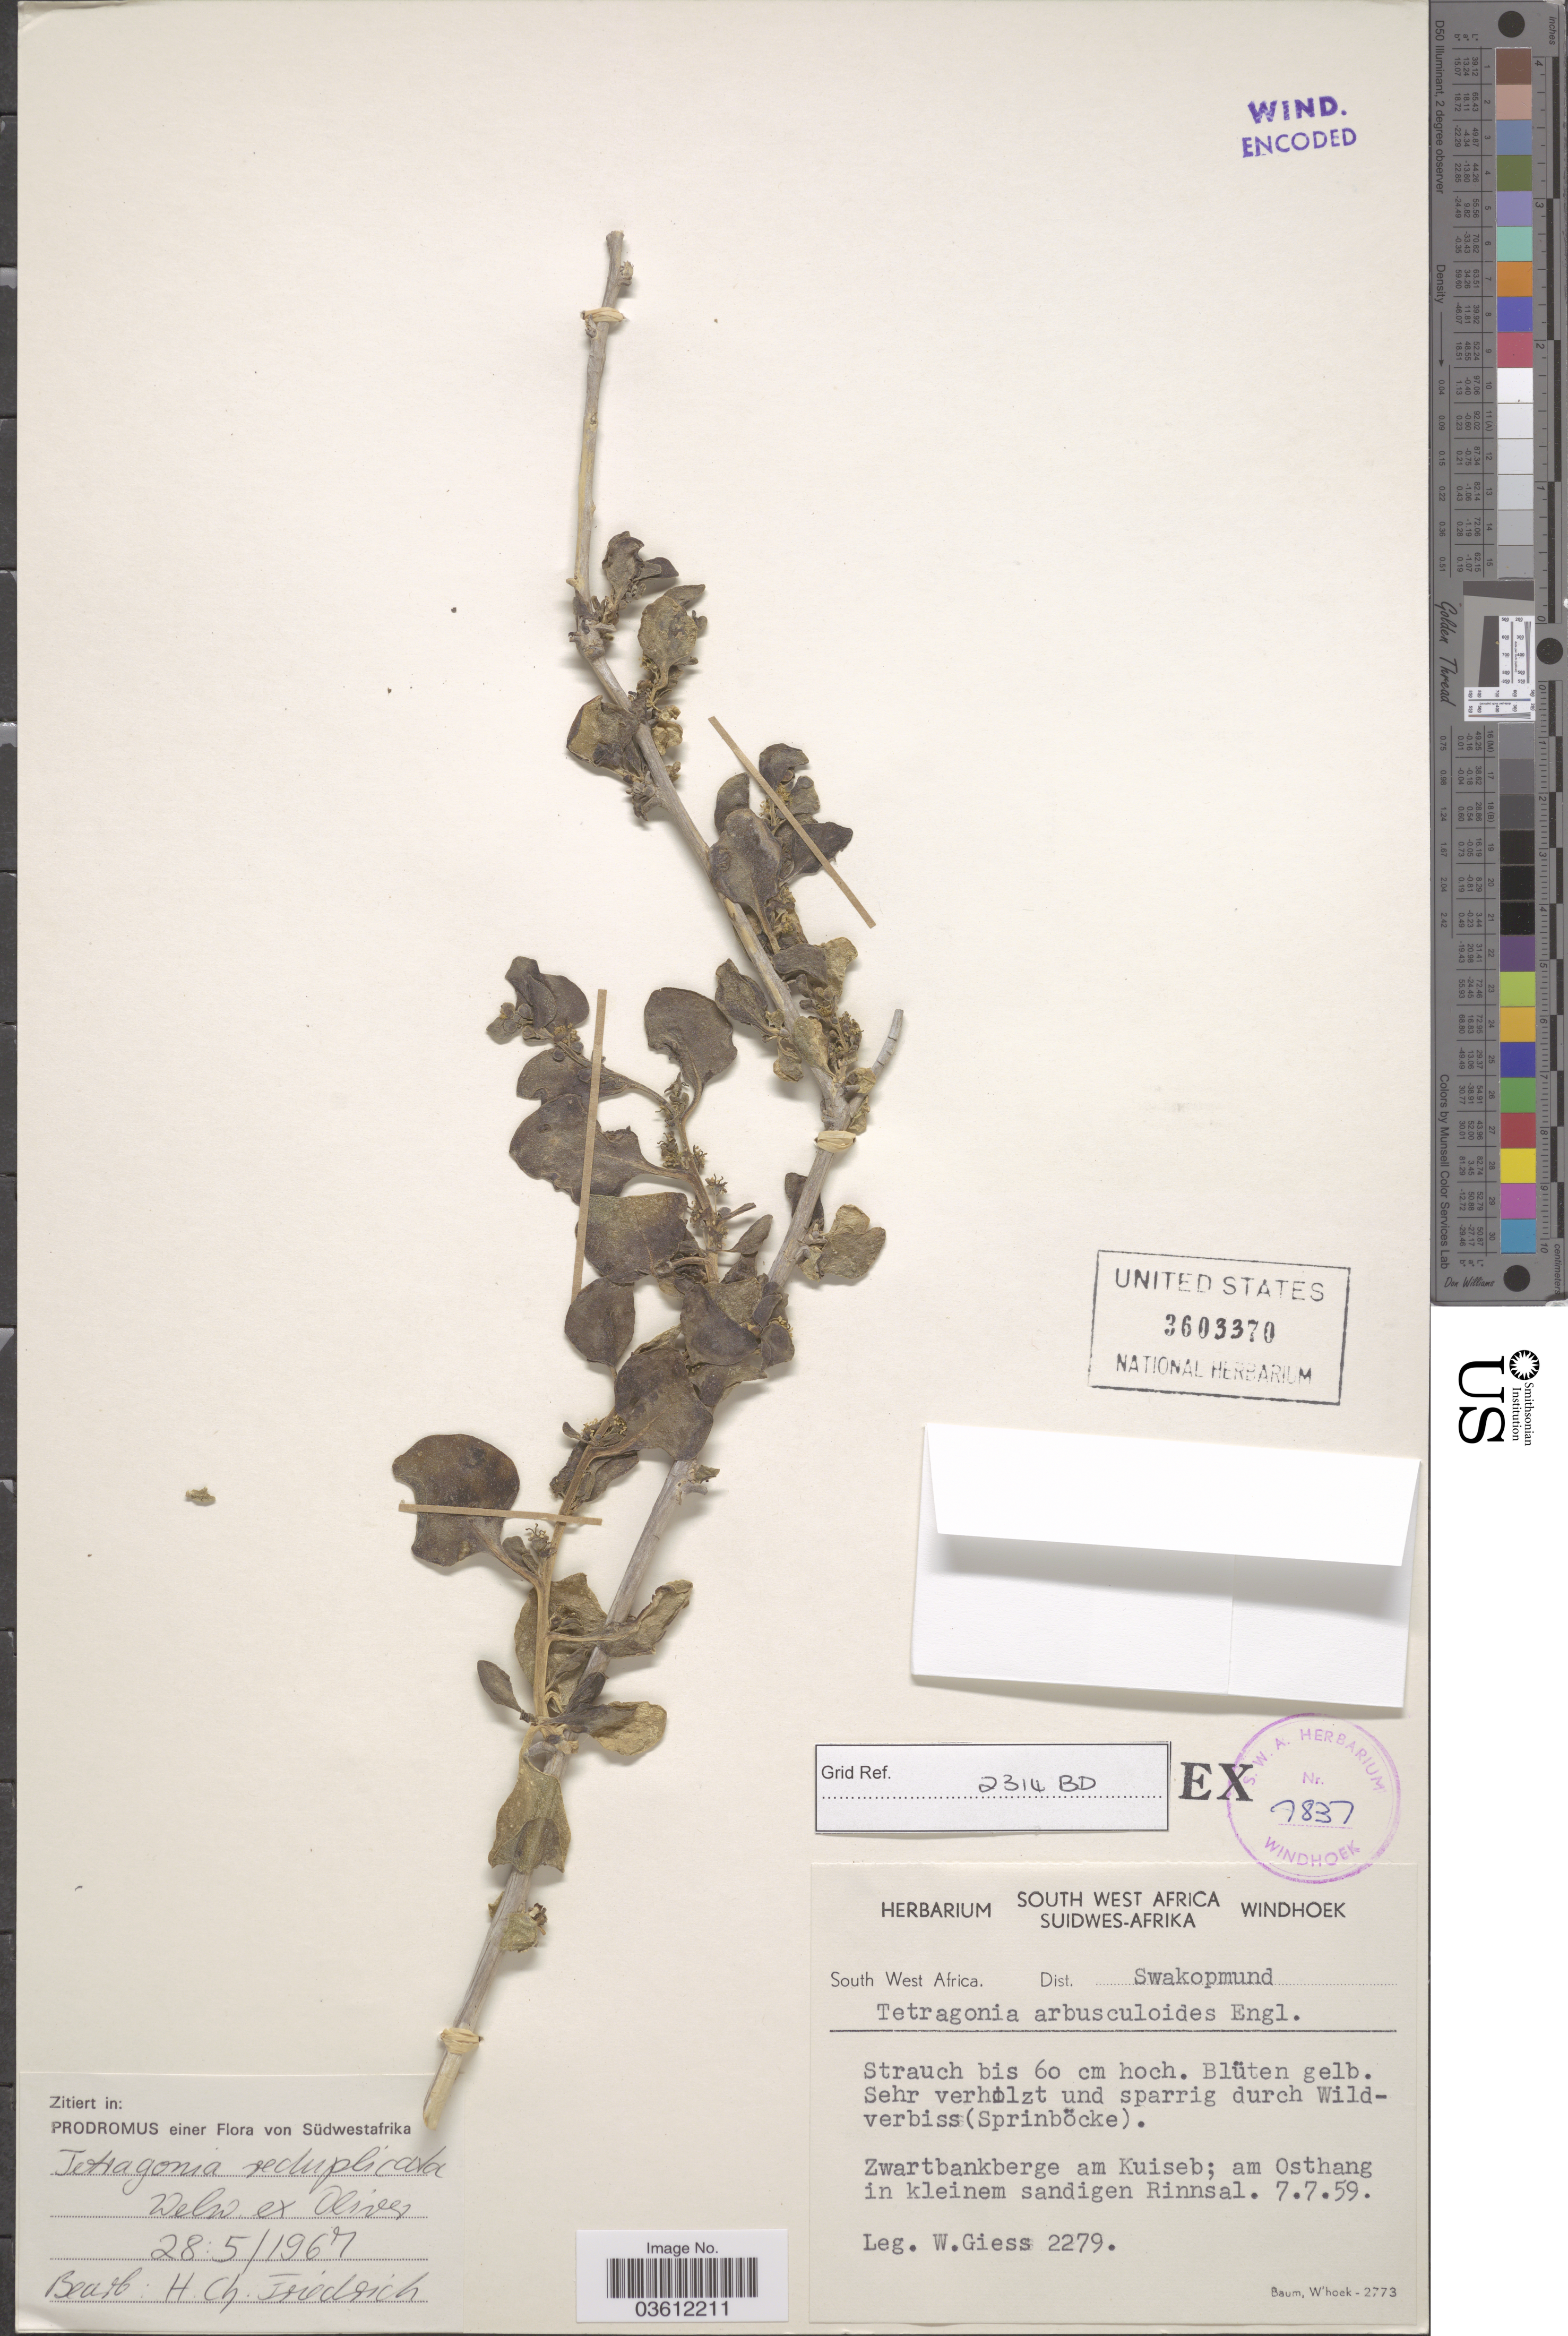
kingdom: Plantae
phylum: Tracheophyta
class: Magnoliopsida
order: Caryophyllales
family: Aizoaceae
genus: Tetragonia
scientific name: Tetragonia reduplicata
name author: Welw. ex Oliv.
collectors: W. Giess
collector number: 2279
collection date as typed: Transcribed d/m/y: 7/7/59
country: Namibia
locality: South West Africa. Dist. Swakopmund. Zwartbankberge am Kuiseb; am Osthang in kleinem sandigen Rinnsal.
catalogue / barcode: US 3603370